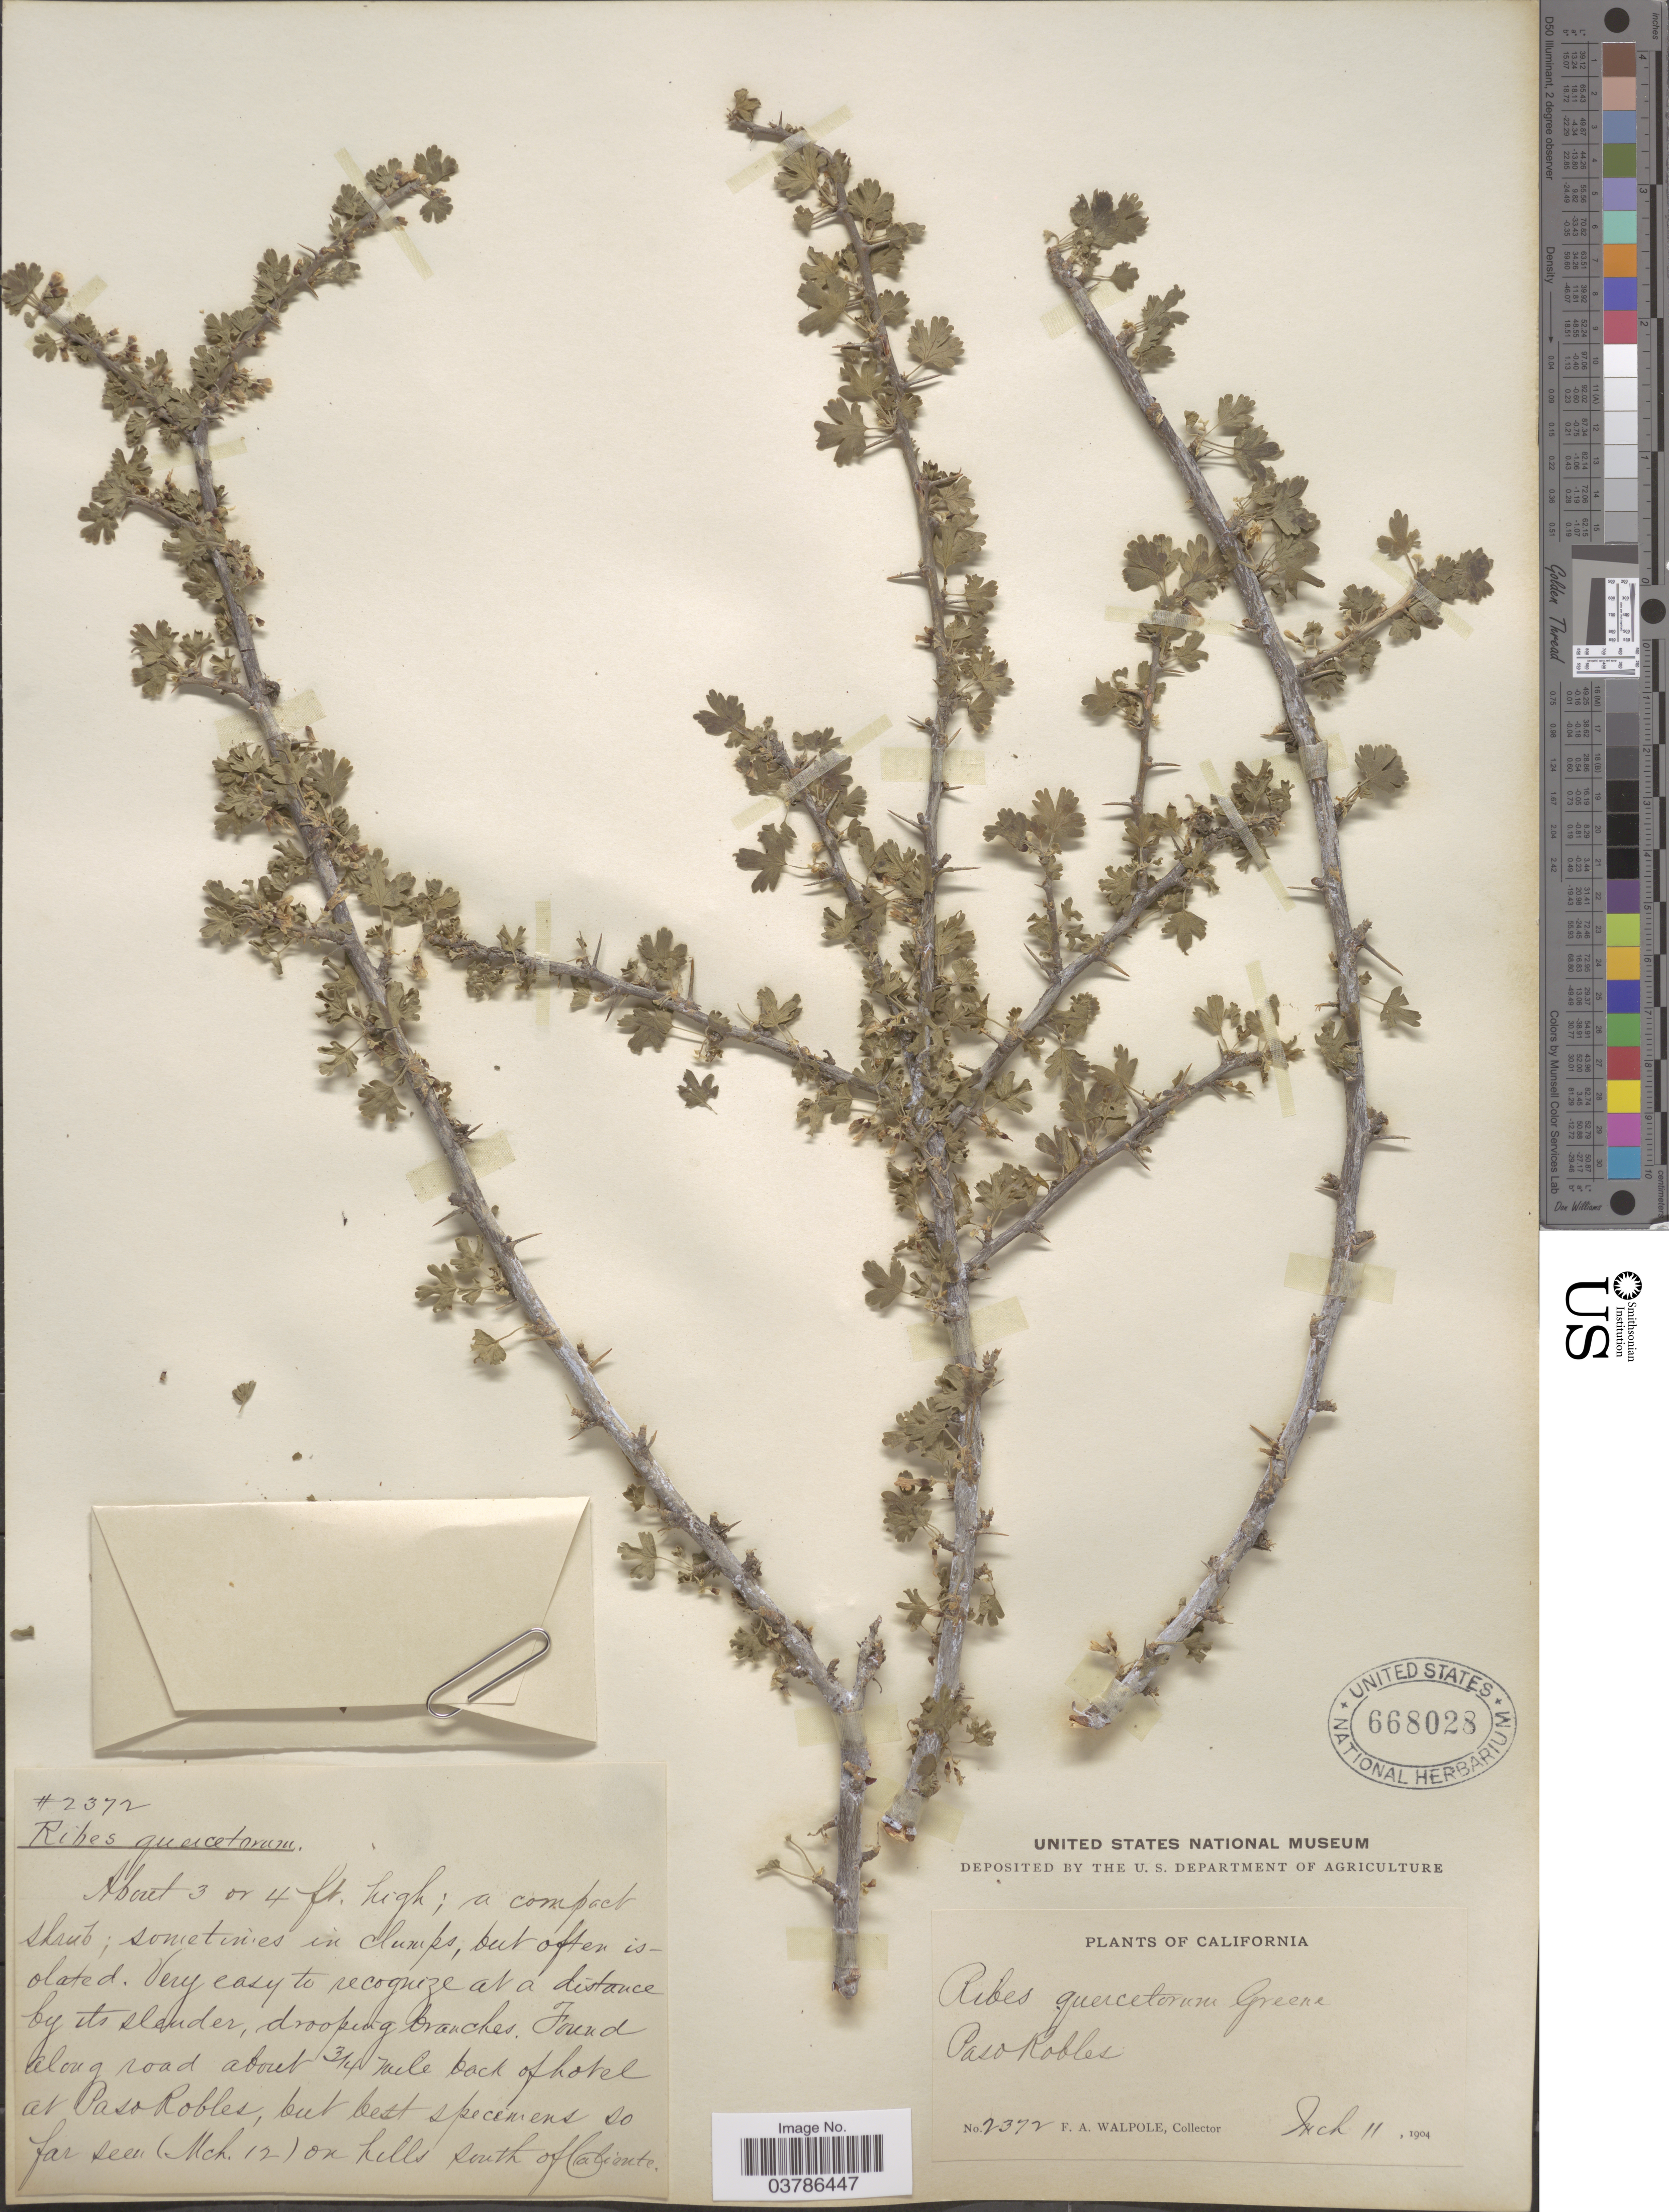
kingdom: Plantae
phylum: Tracheophyta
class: Magnoliopsida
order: Saxifragales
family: Grossulariaceae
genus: Ribes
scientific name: Ribes quercetorum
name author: Greene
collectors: F. Walpole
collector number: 2372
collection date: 1904-03-11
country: United States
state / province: California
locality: Along road about 3/4 mile back of hotel at Paso Robles, on hills south of Caliente. Paso Robles.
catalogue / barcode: US 668028